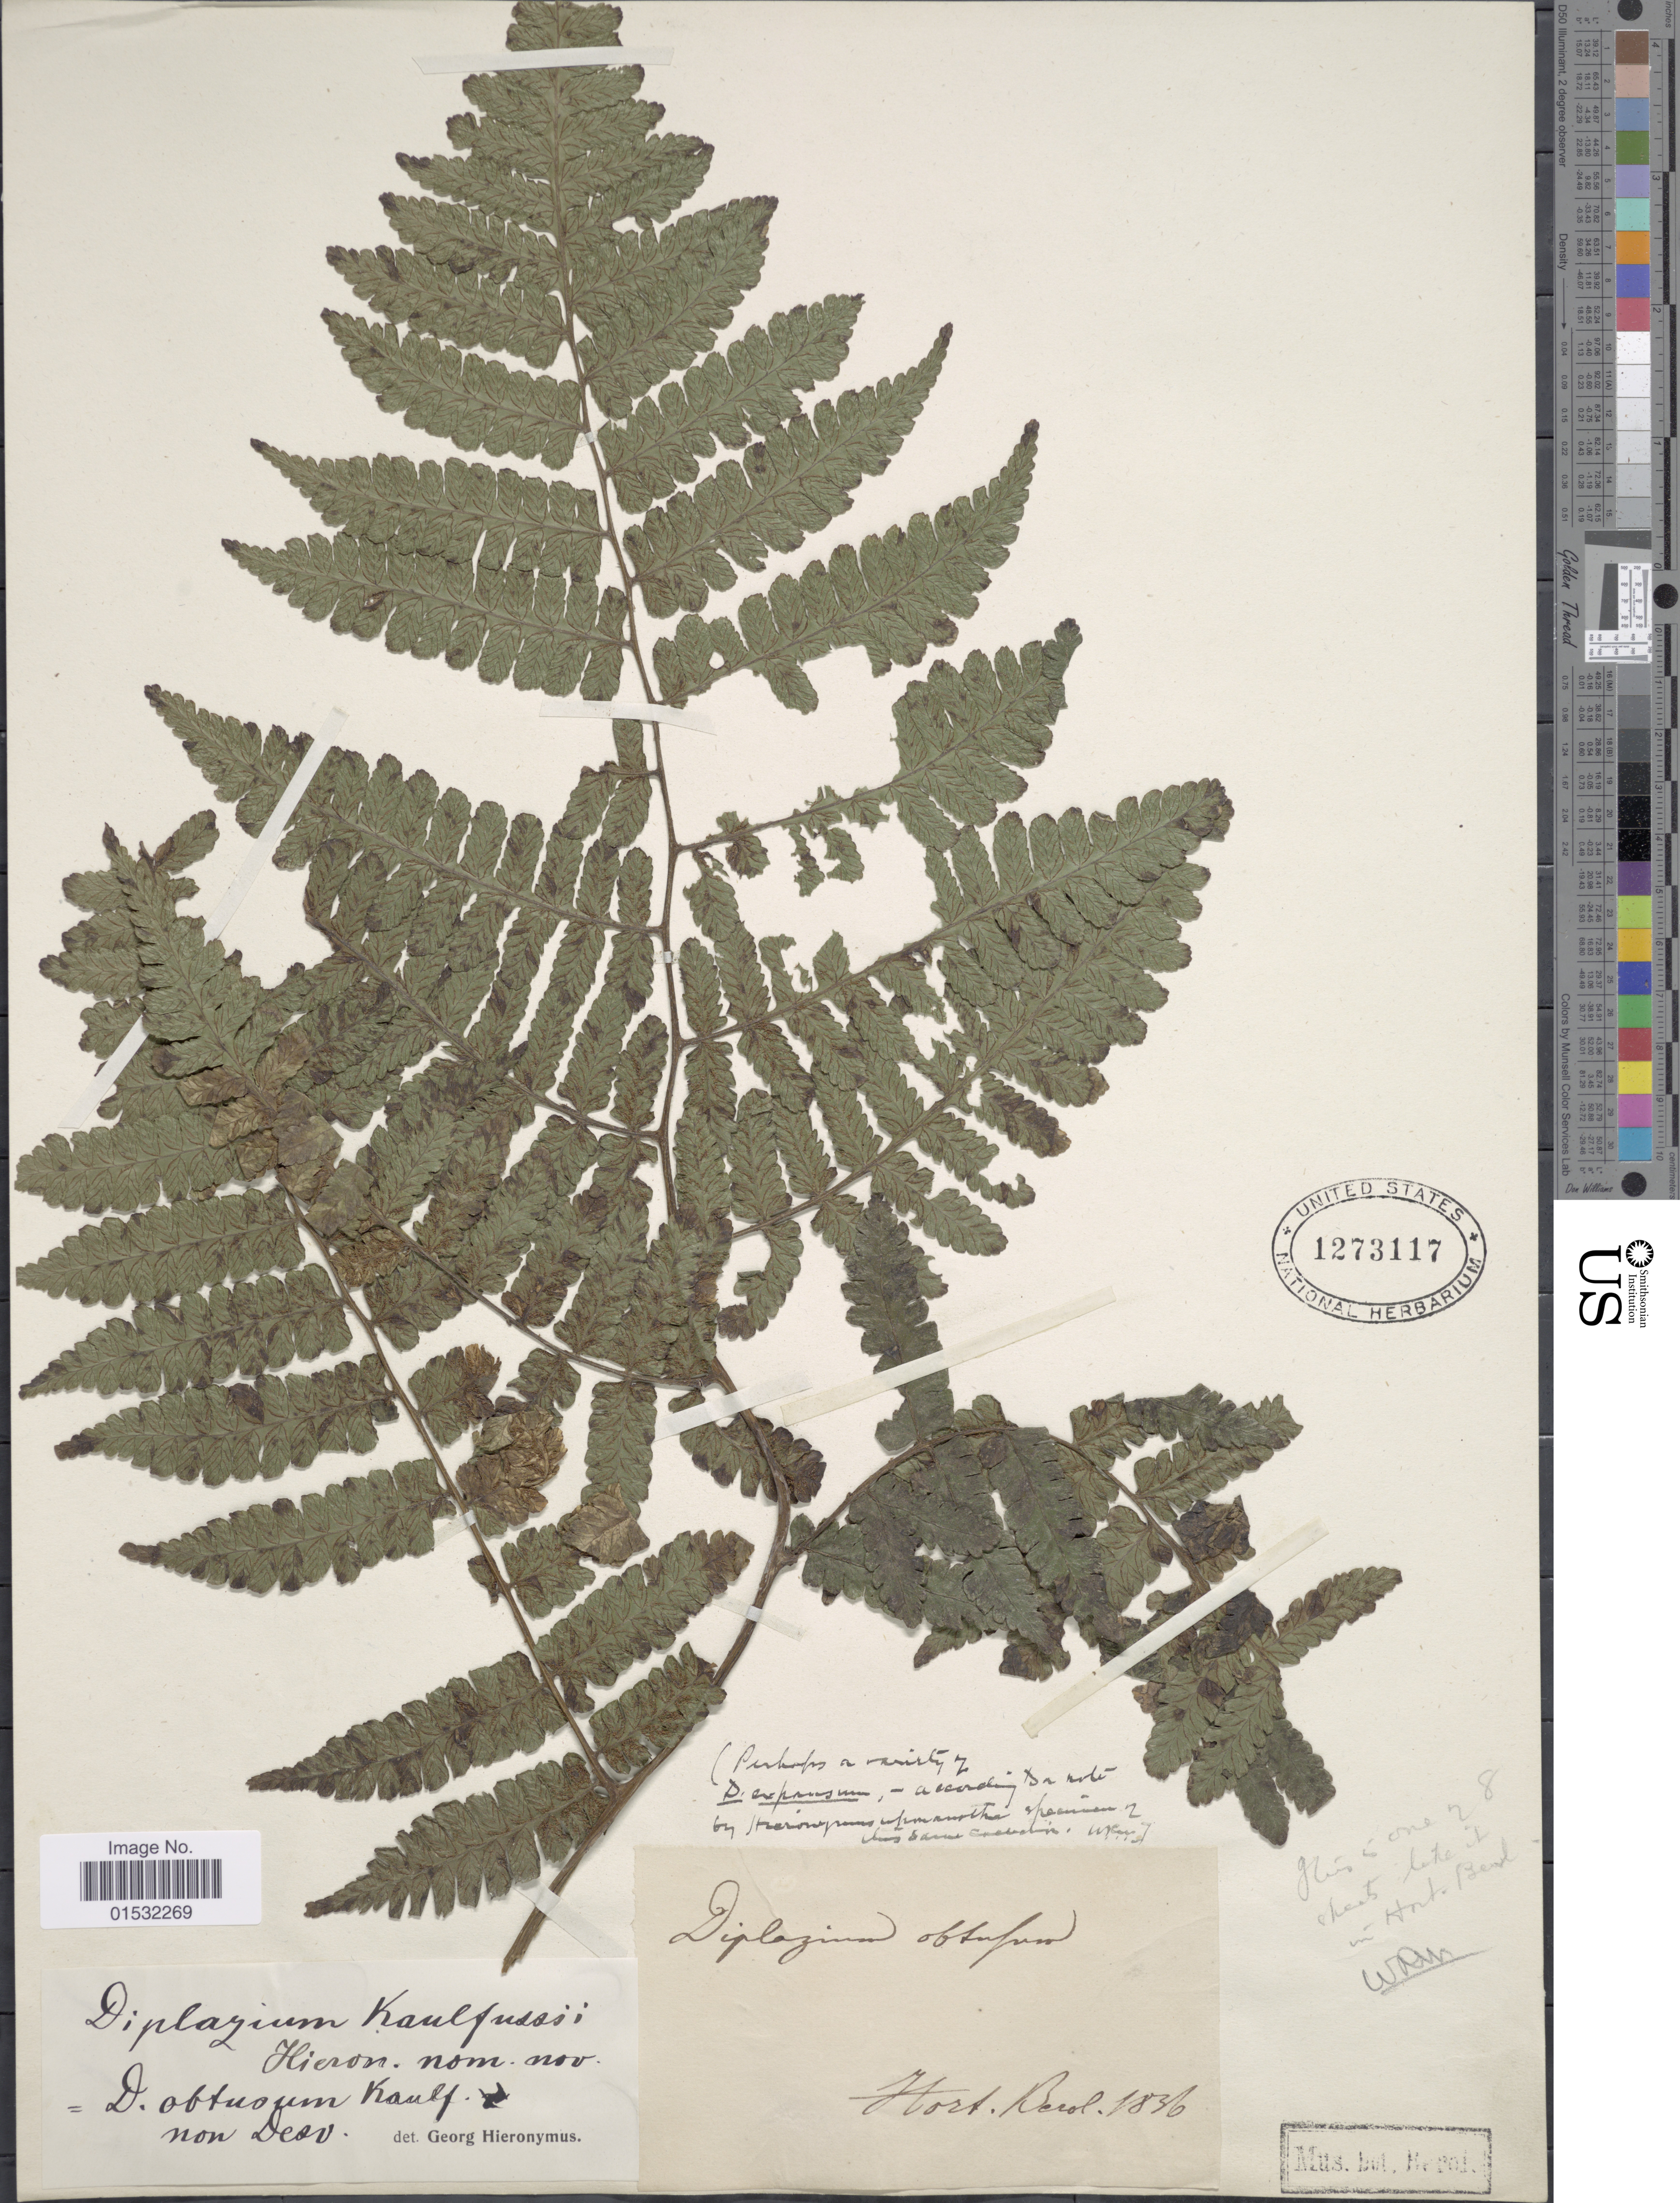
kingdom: Plantae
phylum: Tracheophyta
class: Polypodiopsida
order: Polypodiales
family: Athyriaceae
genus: Diplazium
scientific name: Diplazium expansum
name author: Willd.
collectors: ex Museo Bot. Berol.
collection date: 1839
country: Germany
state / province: Berlin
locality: Hort. Berol.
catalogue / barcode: US 1273117